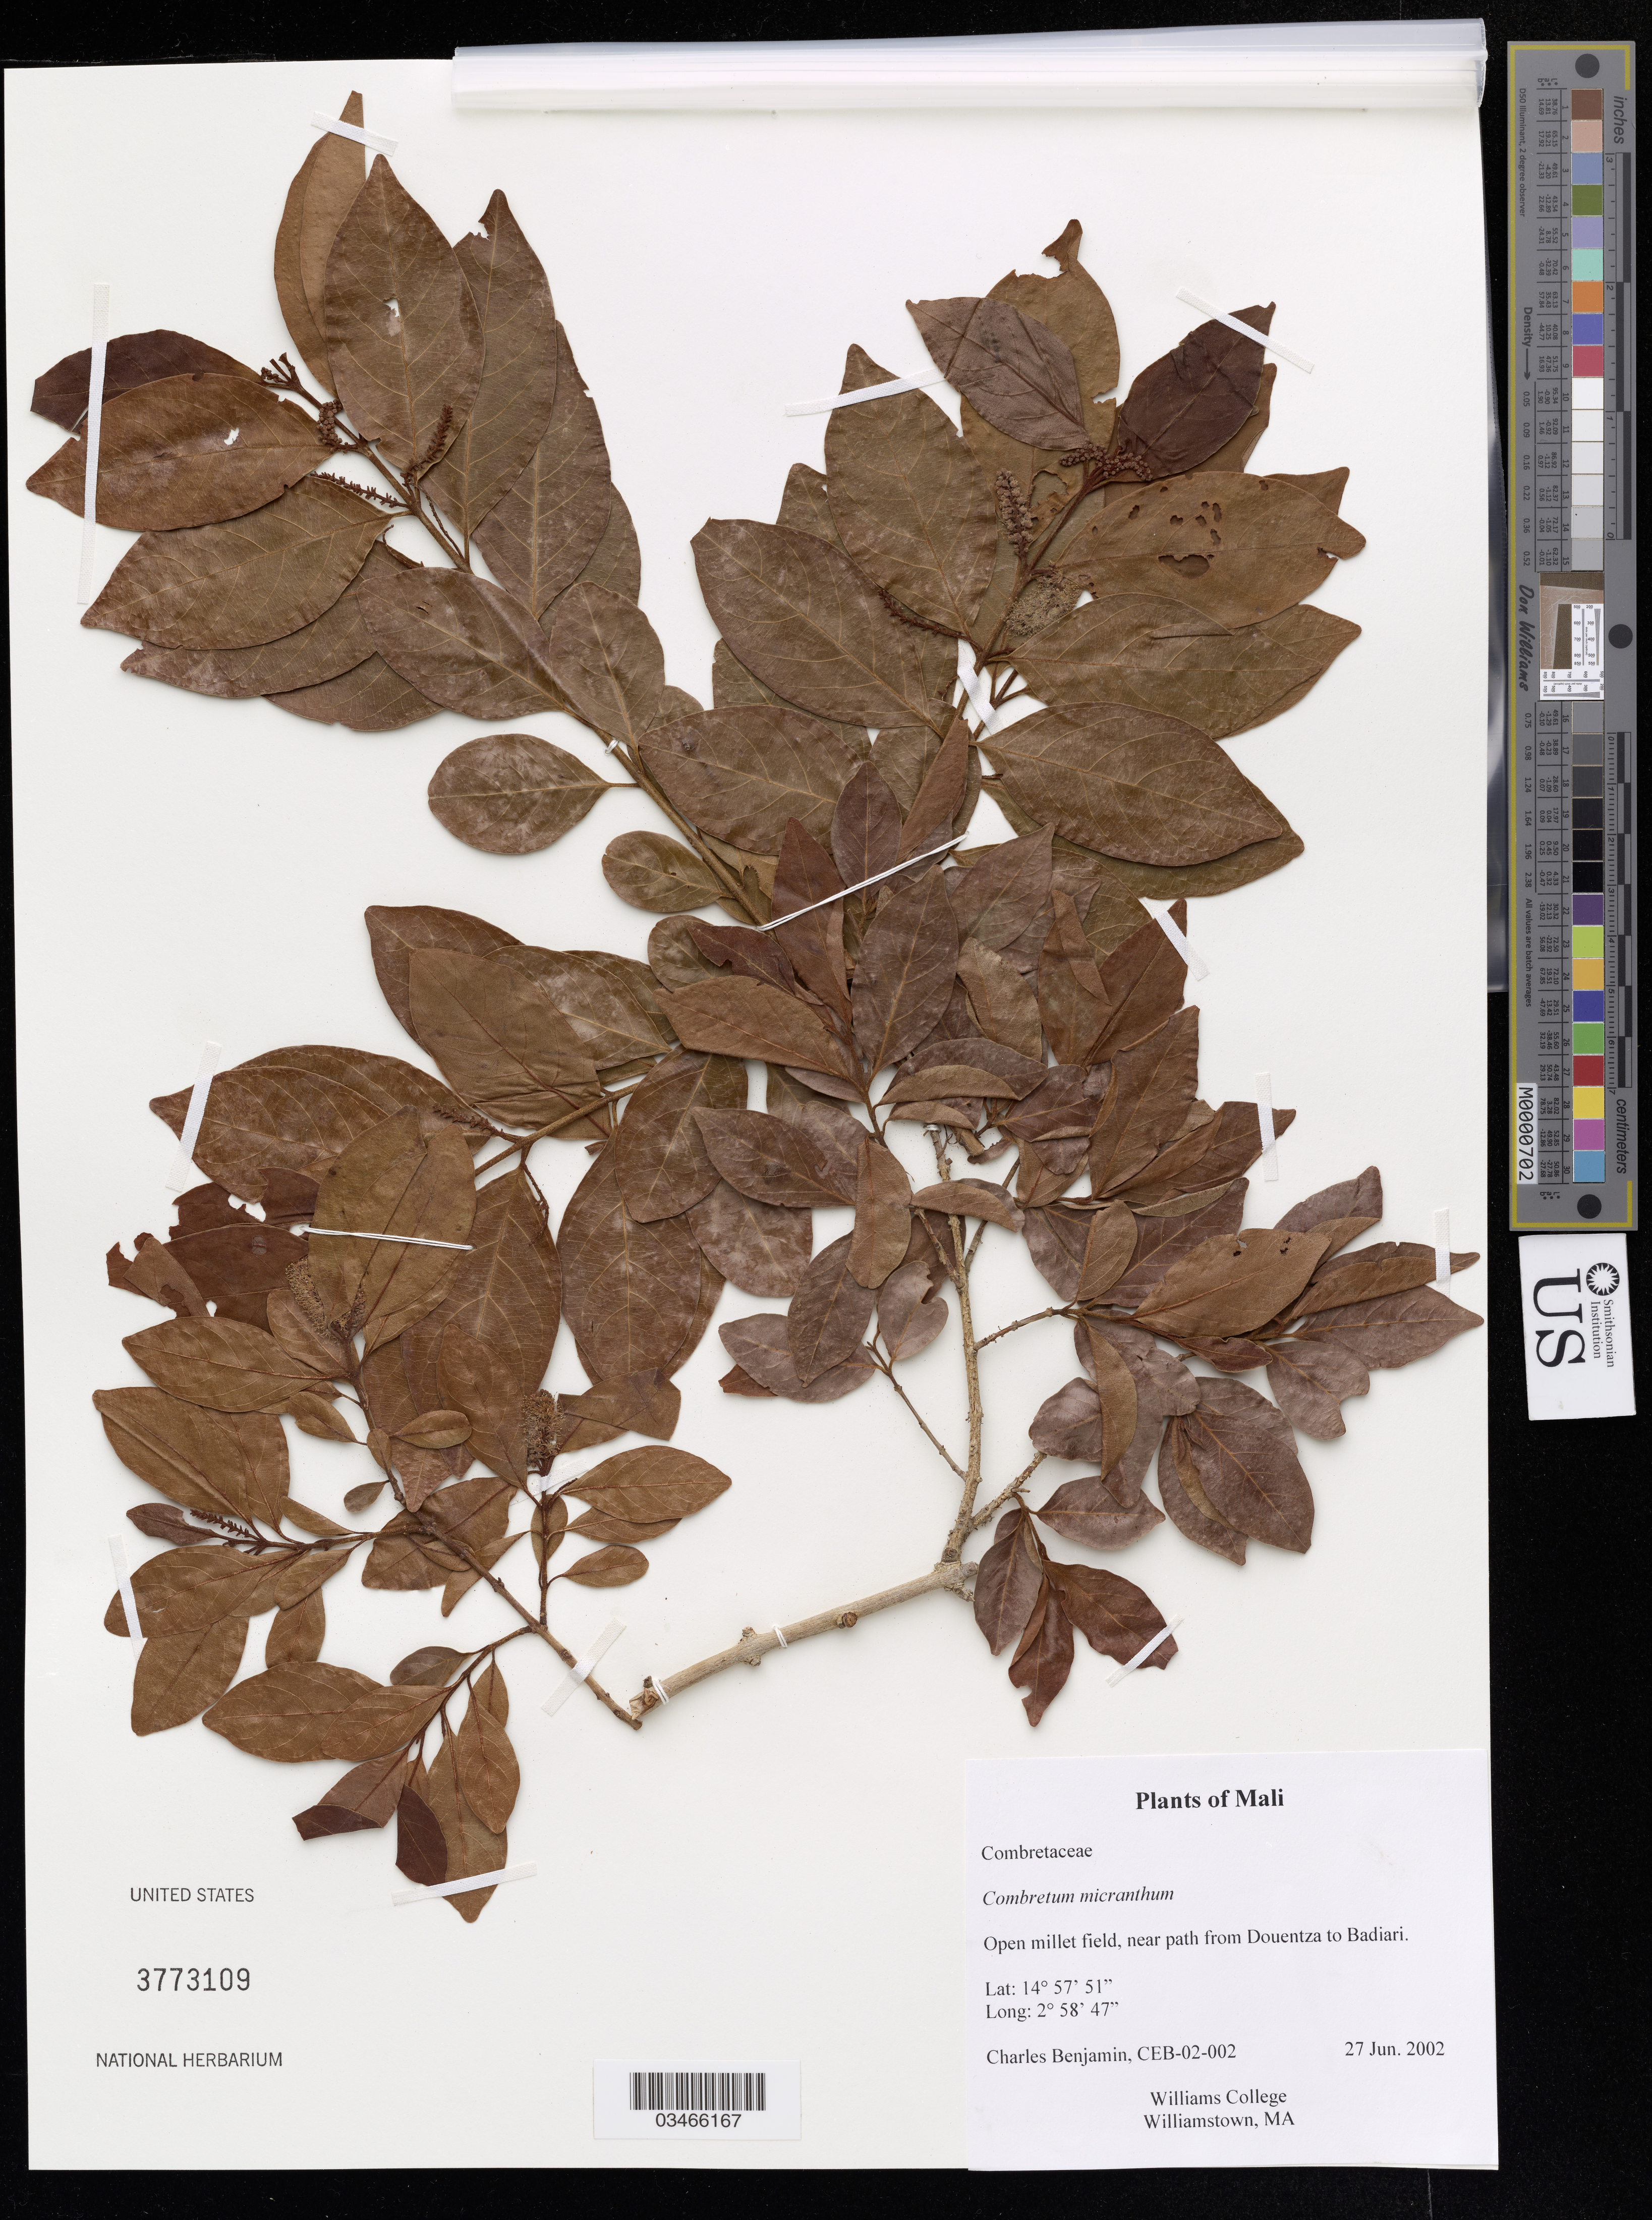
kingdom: Plantae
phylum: Tracheophyta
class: Magnoliopsida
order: Myrtales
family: Combretaceae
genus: Combretum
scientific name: Combretum micranthum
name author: G. Don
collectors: C. Benjamin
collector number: CEB-02-002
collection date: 2002-06-27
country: Mali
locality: Near path from Douentza to Badiari.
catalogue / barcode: US 3773109